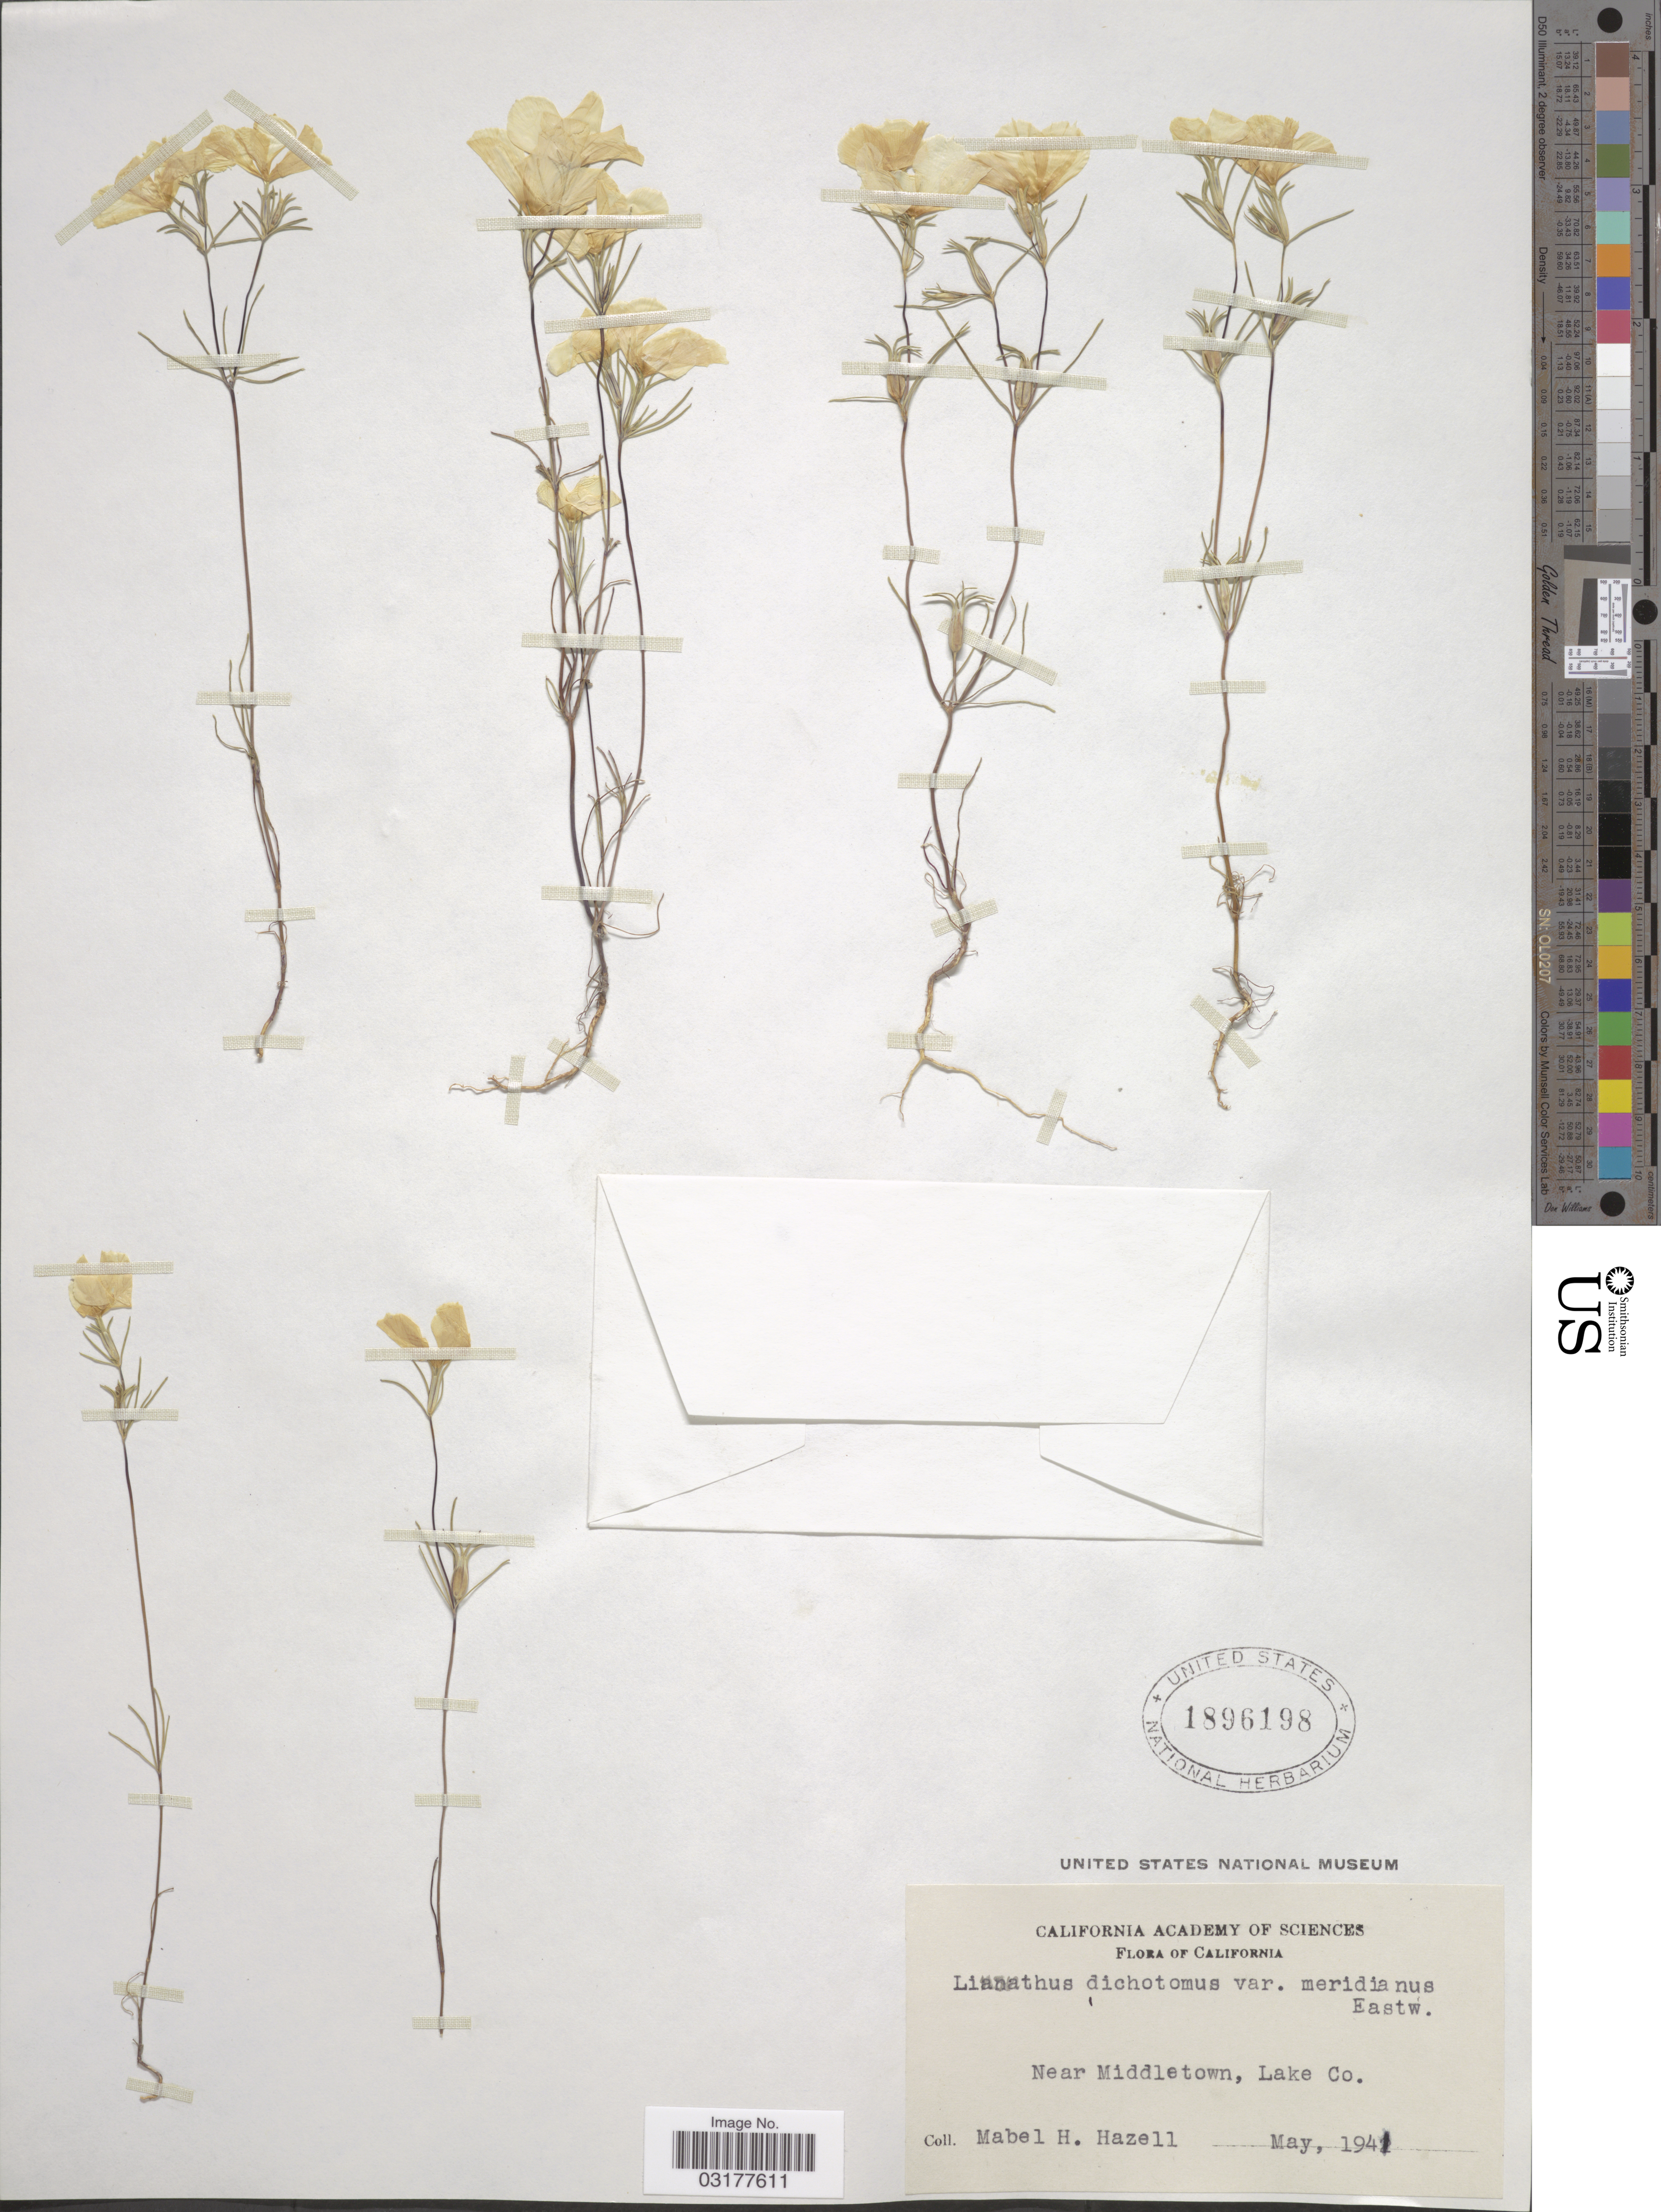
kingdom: Plantae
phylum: Tracheophyta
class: Magnoliopsida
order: Ericales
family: Polemoniaceae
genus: Linanthus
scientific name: Linanthus dichotomus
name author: Benth.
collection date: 1941-05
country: United States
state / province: California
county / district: Lake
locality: Near Middleton, Lake Co.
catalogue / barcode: US 1896198